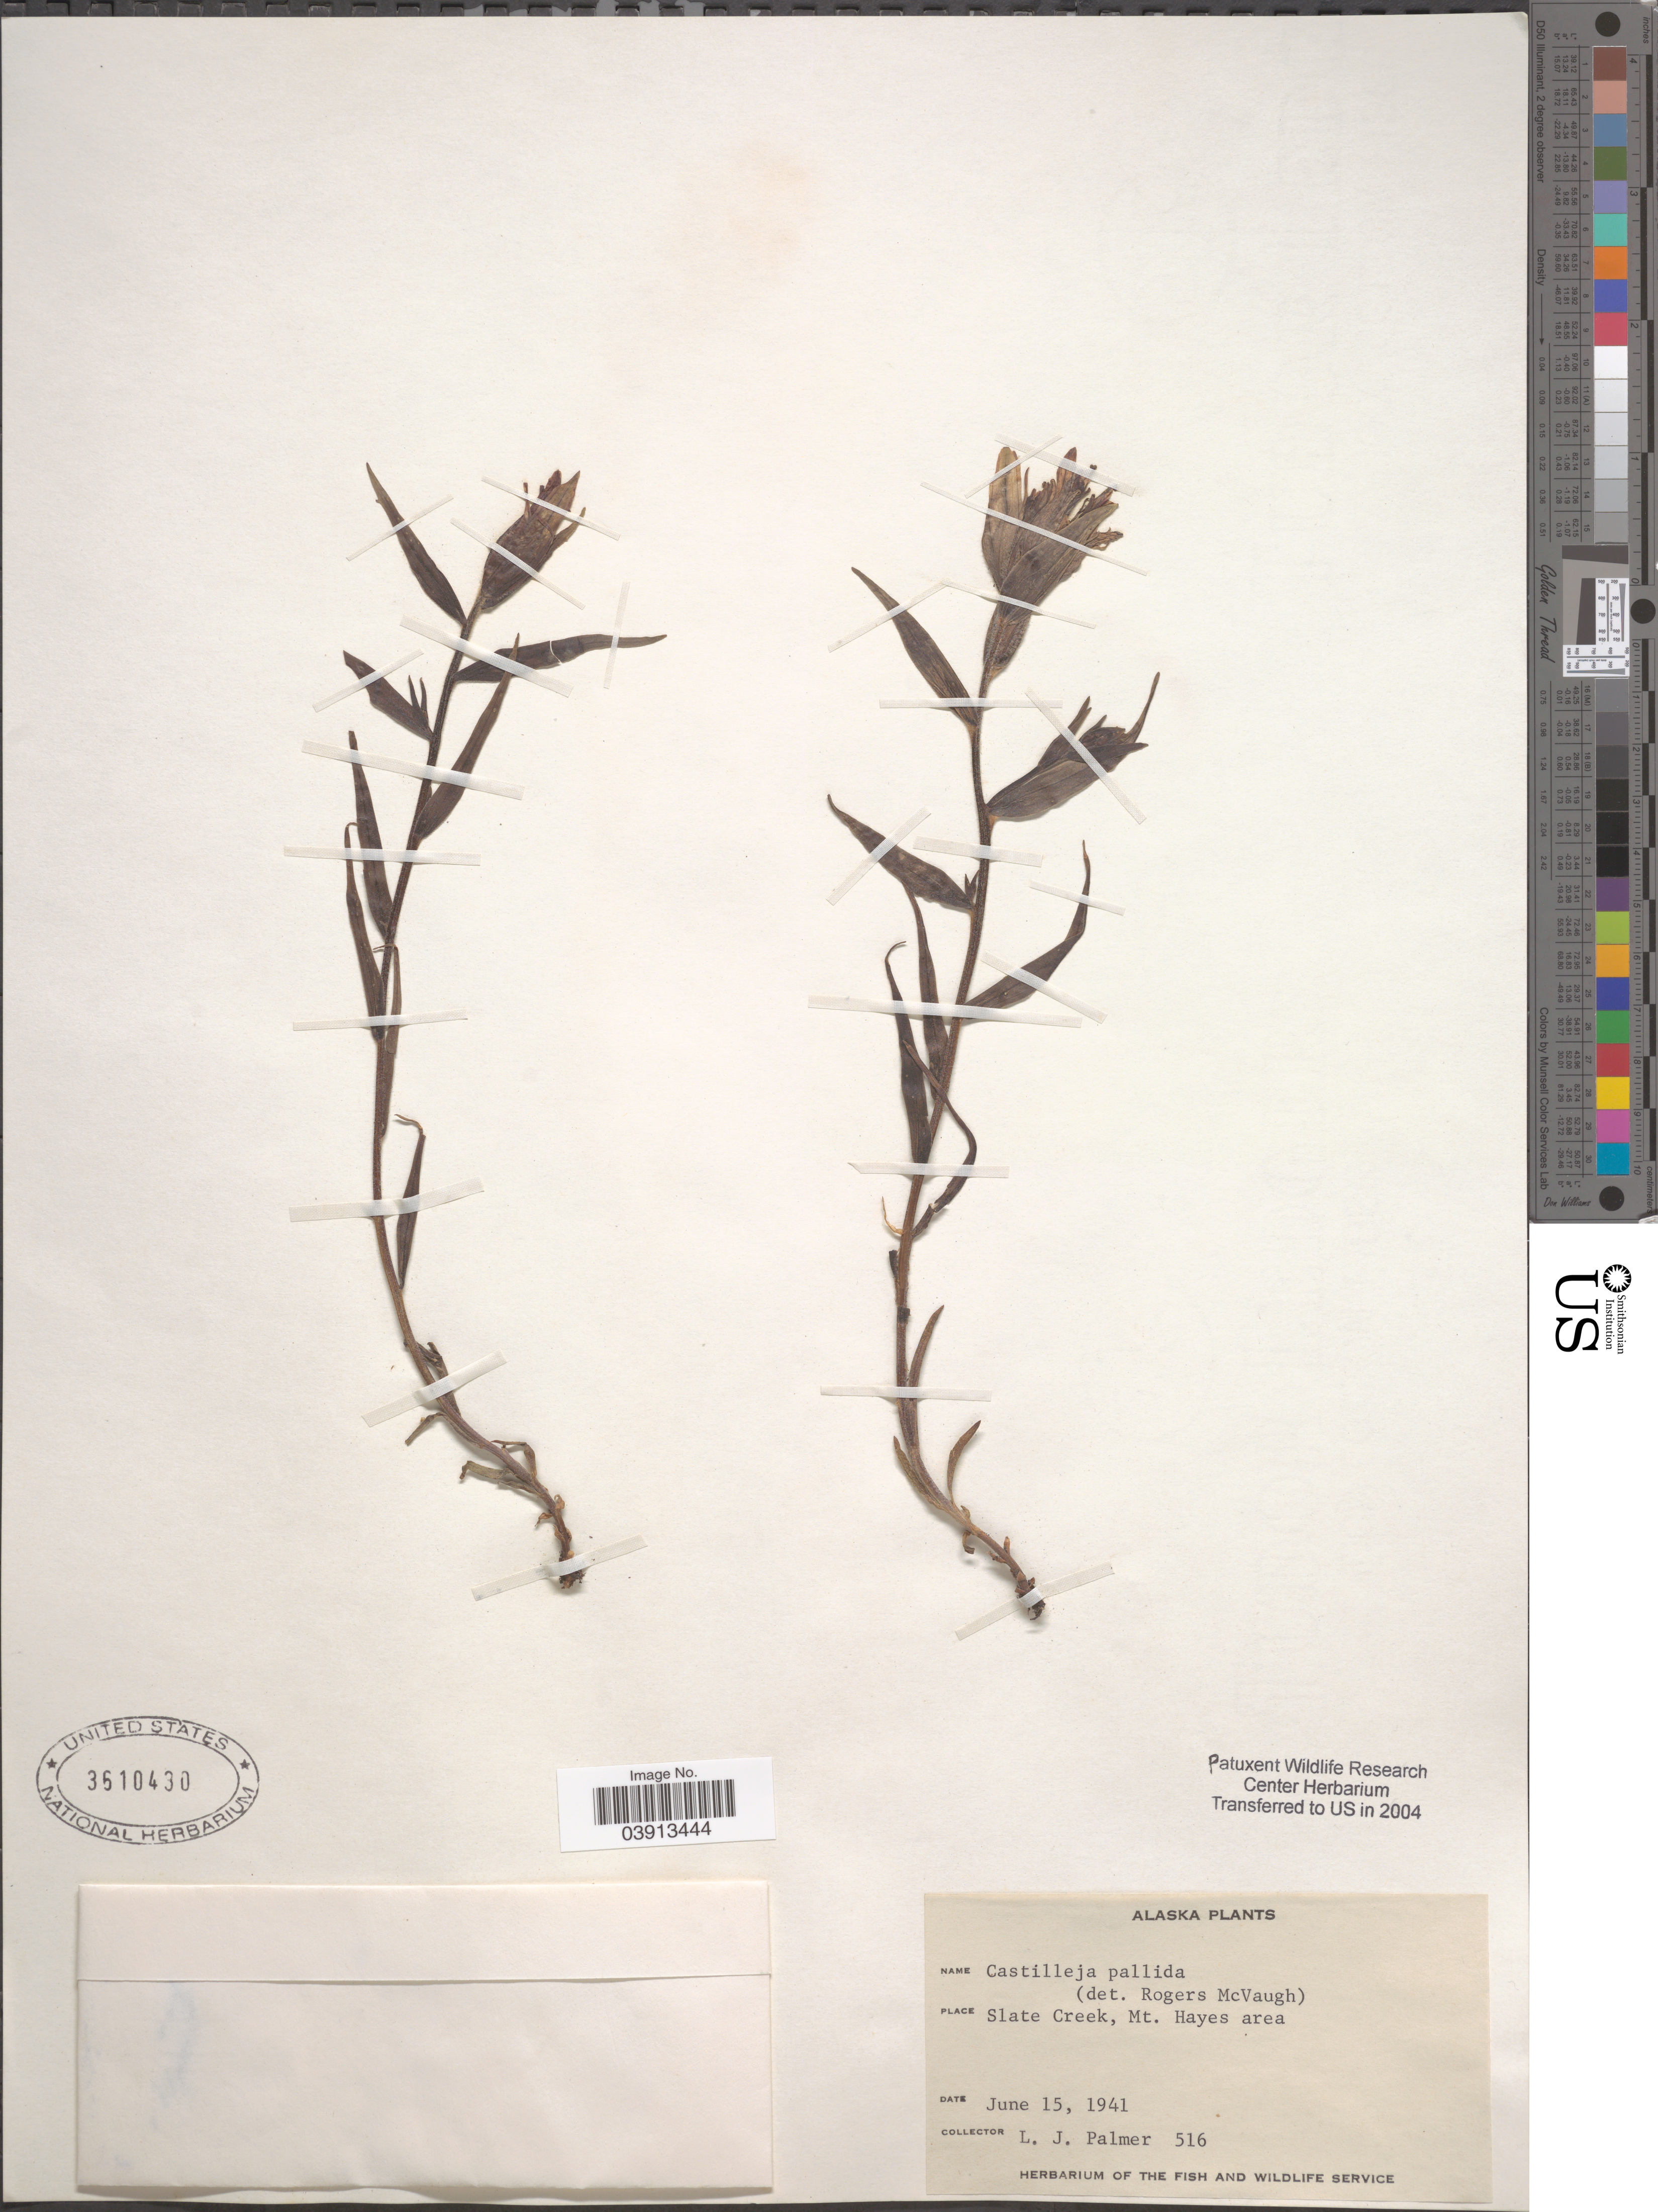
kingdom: Plantae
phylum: Tracheophyta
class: Magnoliopsida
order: Lamiales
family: Orobanchaceae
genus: Castilleja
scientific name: Castilleja pallida var. caudata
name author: (Pennell) B. Boivin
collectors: L. J. Palmer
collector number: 516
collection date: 1941-06-15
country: United States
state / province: Alaska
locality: Slate Creek, Mt. Hayes area.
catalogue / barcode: US 3610430